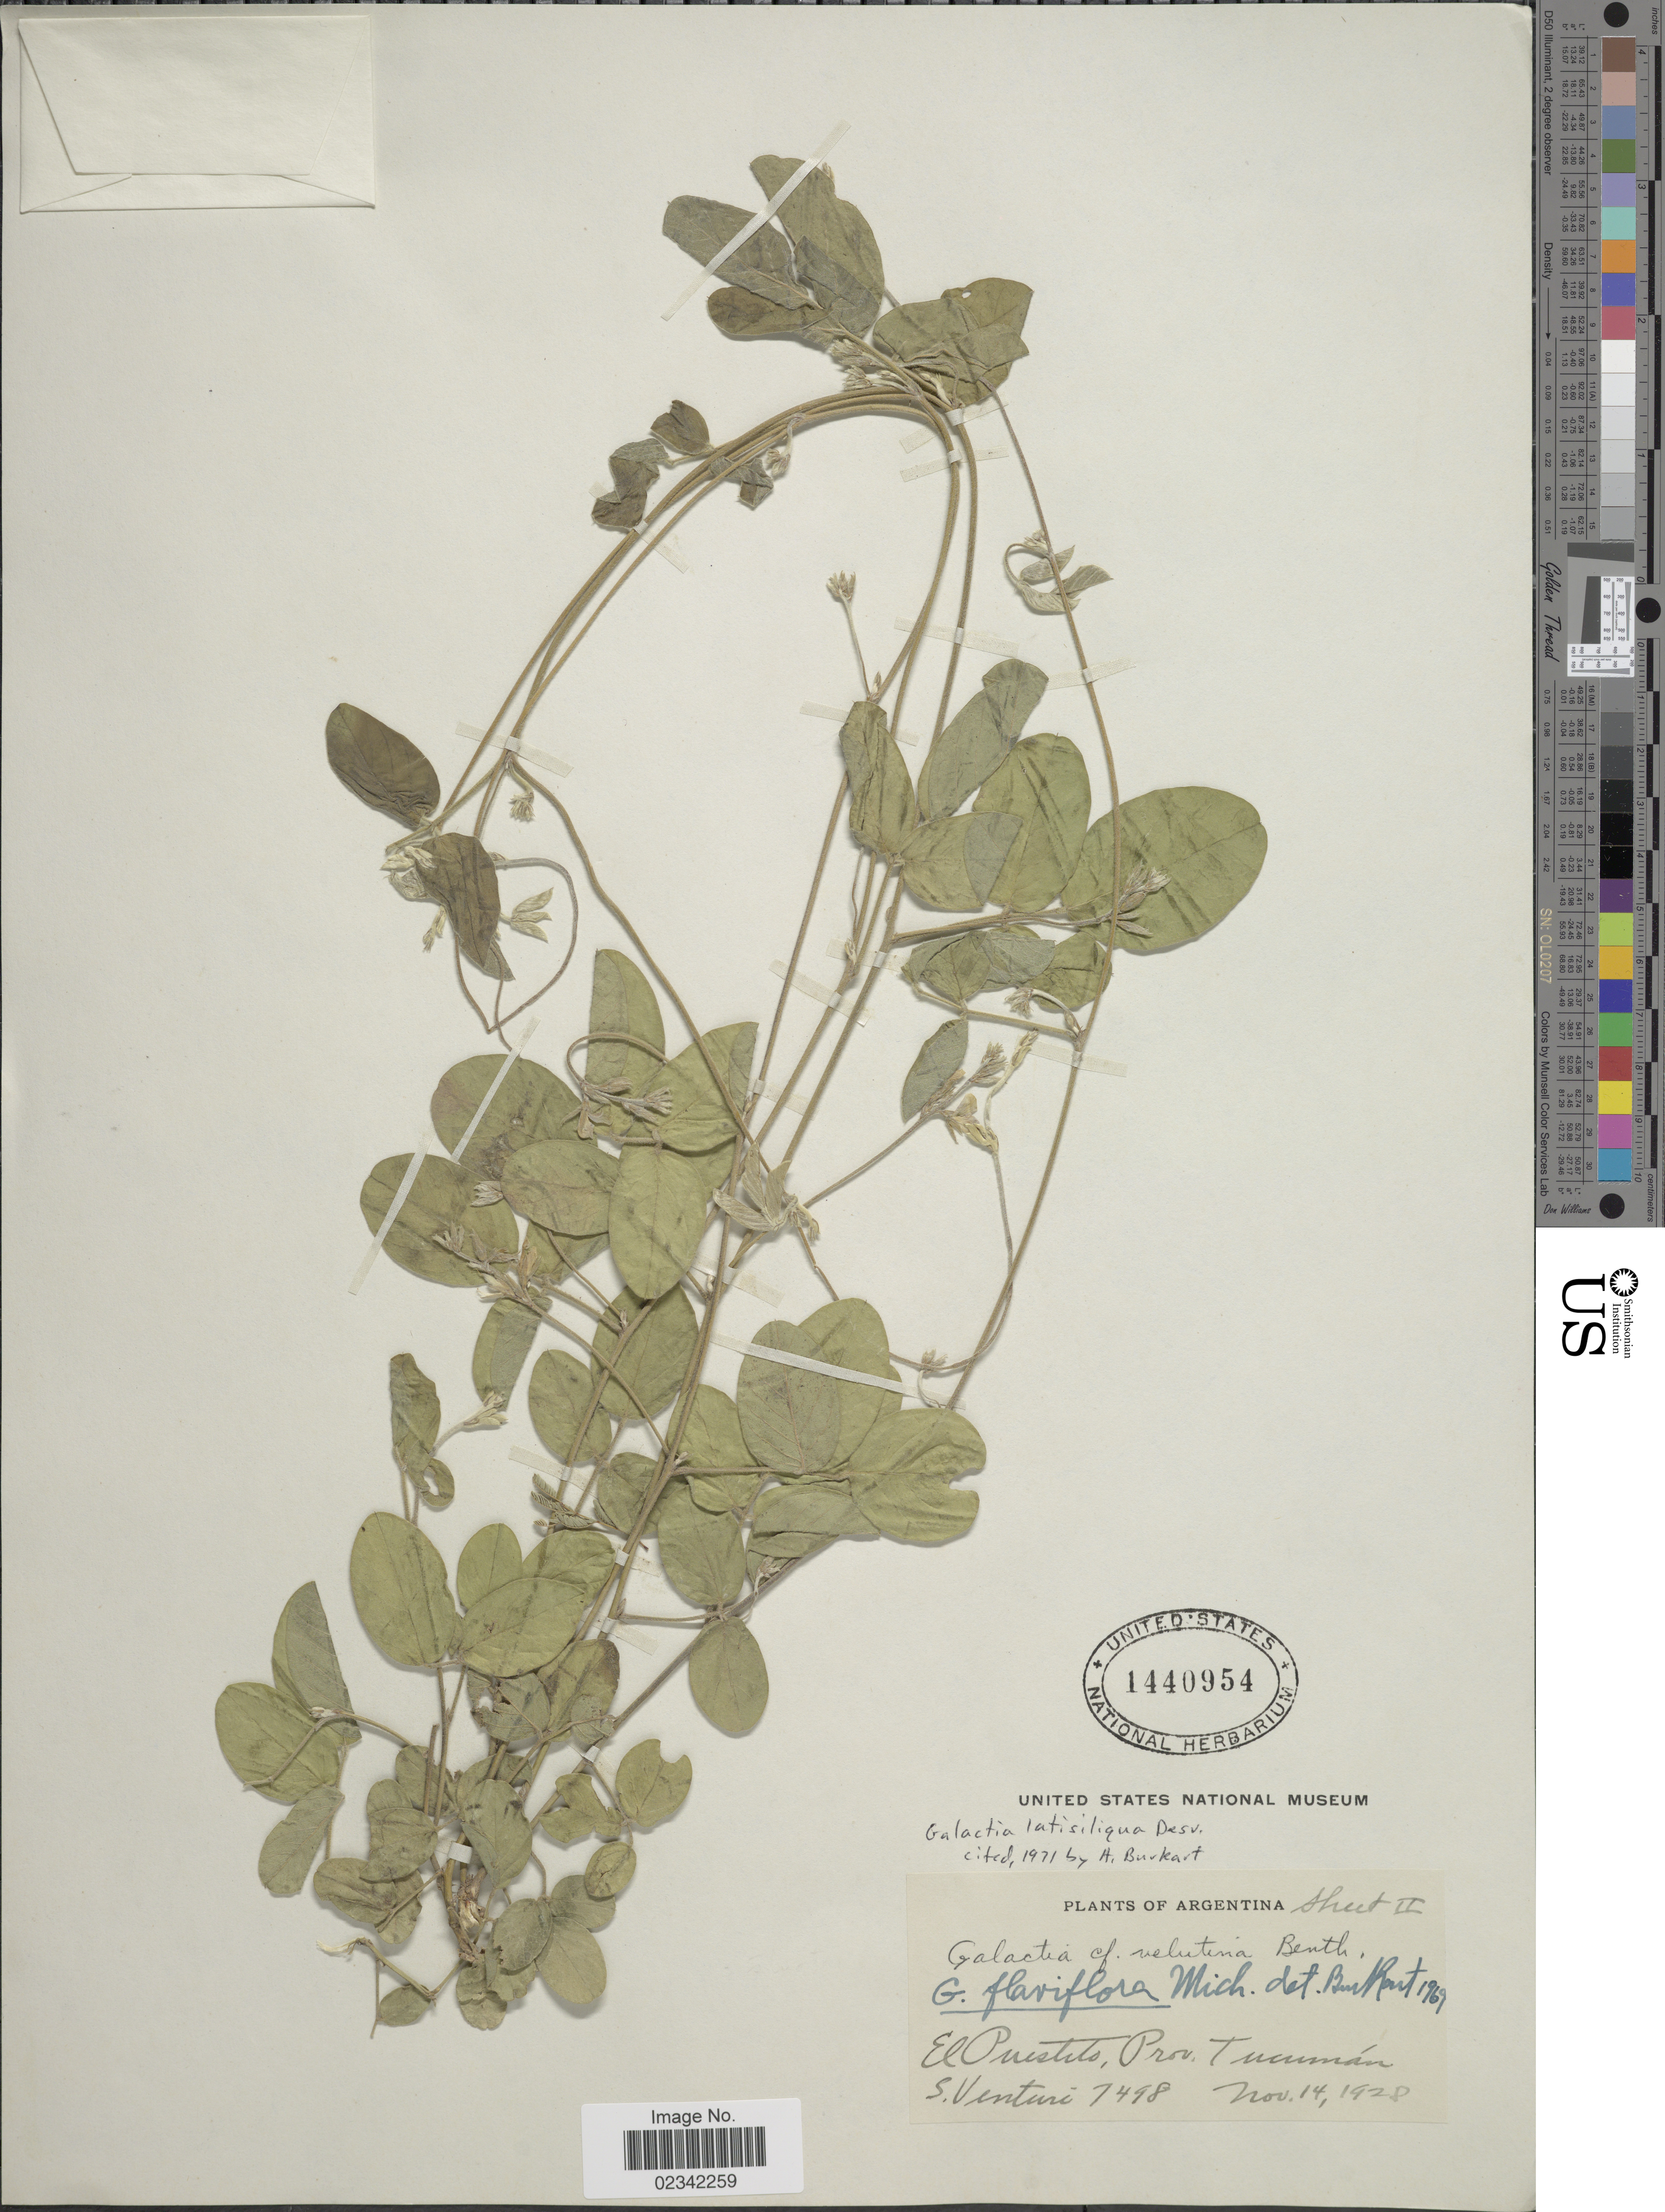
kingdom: Plantae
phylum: Tracheophyta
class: Magnoliopsida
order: Fabales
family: Fabaceae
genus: Galactia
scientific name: Galactia latisiliqua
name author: Desv.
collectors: S. Venturi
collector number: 7498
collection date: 1928-11-14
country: Argentina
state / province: Tucuman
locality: El Puestito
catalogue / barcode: US 1440954